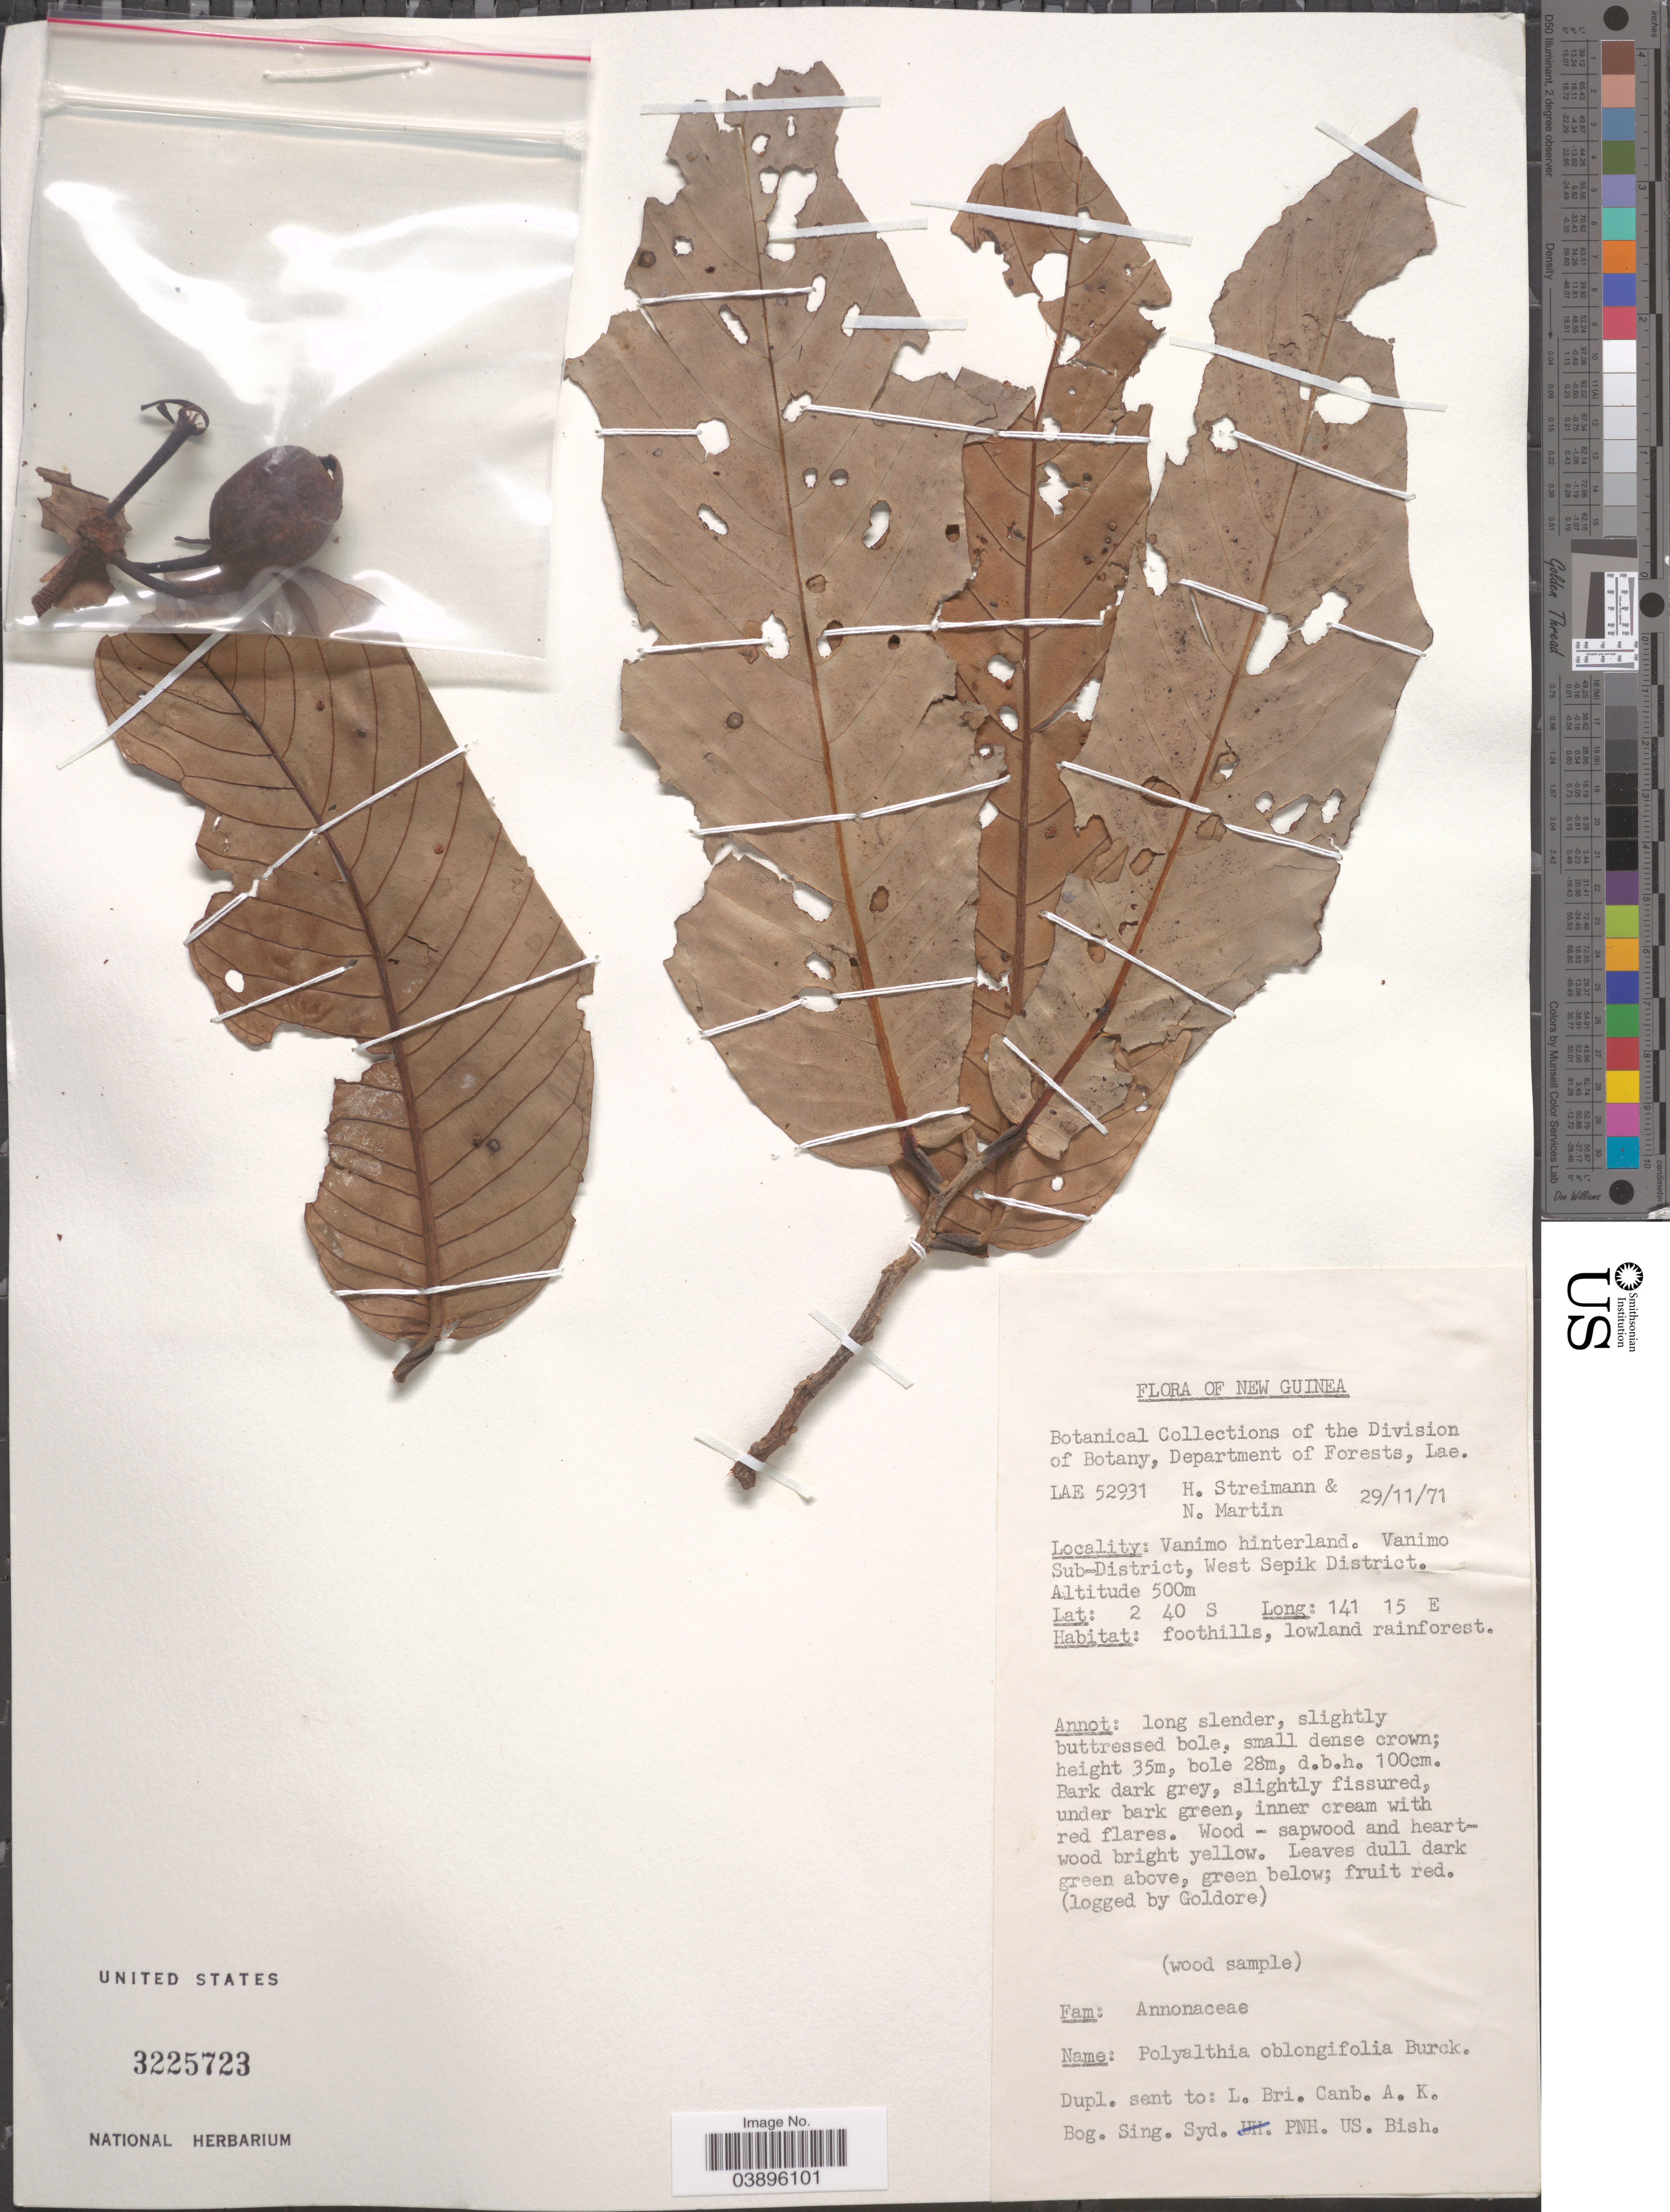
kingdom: Plantae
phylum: Tracheophyta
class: Magnoliopsida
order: Magnoliales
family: Annonaceae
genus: Monoon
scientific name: Monoon oblongifolium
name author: (C.B. Rob.) R.M.K. Saunders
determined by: Wagner, W. L., (BOT), Smithsonian Institution - National Museum of Natural History (UNITED STATES)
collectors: H. Streimann & N. Martin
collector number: LAE 52931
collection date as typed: Transcribed d/m/y: 29/11/71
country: Papua New Guinea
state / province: Sandaun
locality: New Guinea. Vanimo hinterland, Vanimo Sub-District, West Sepik District. Foothills.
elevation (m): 500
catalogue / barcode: US 3225723